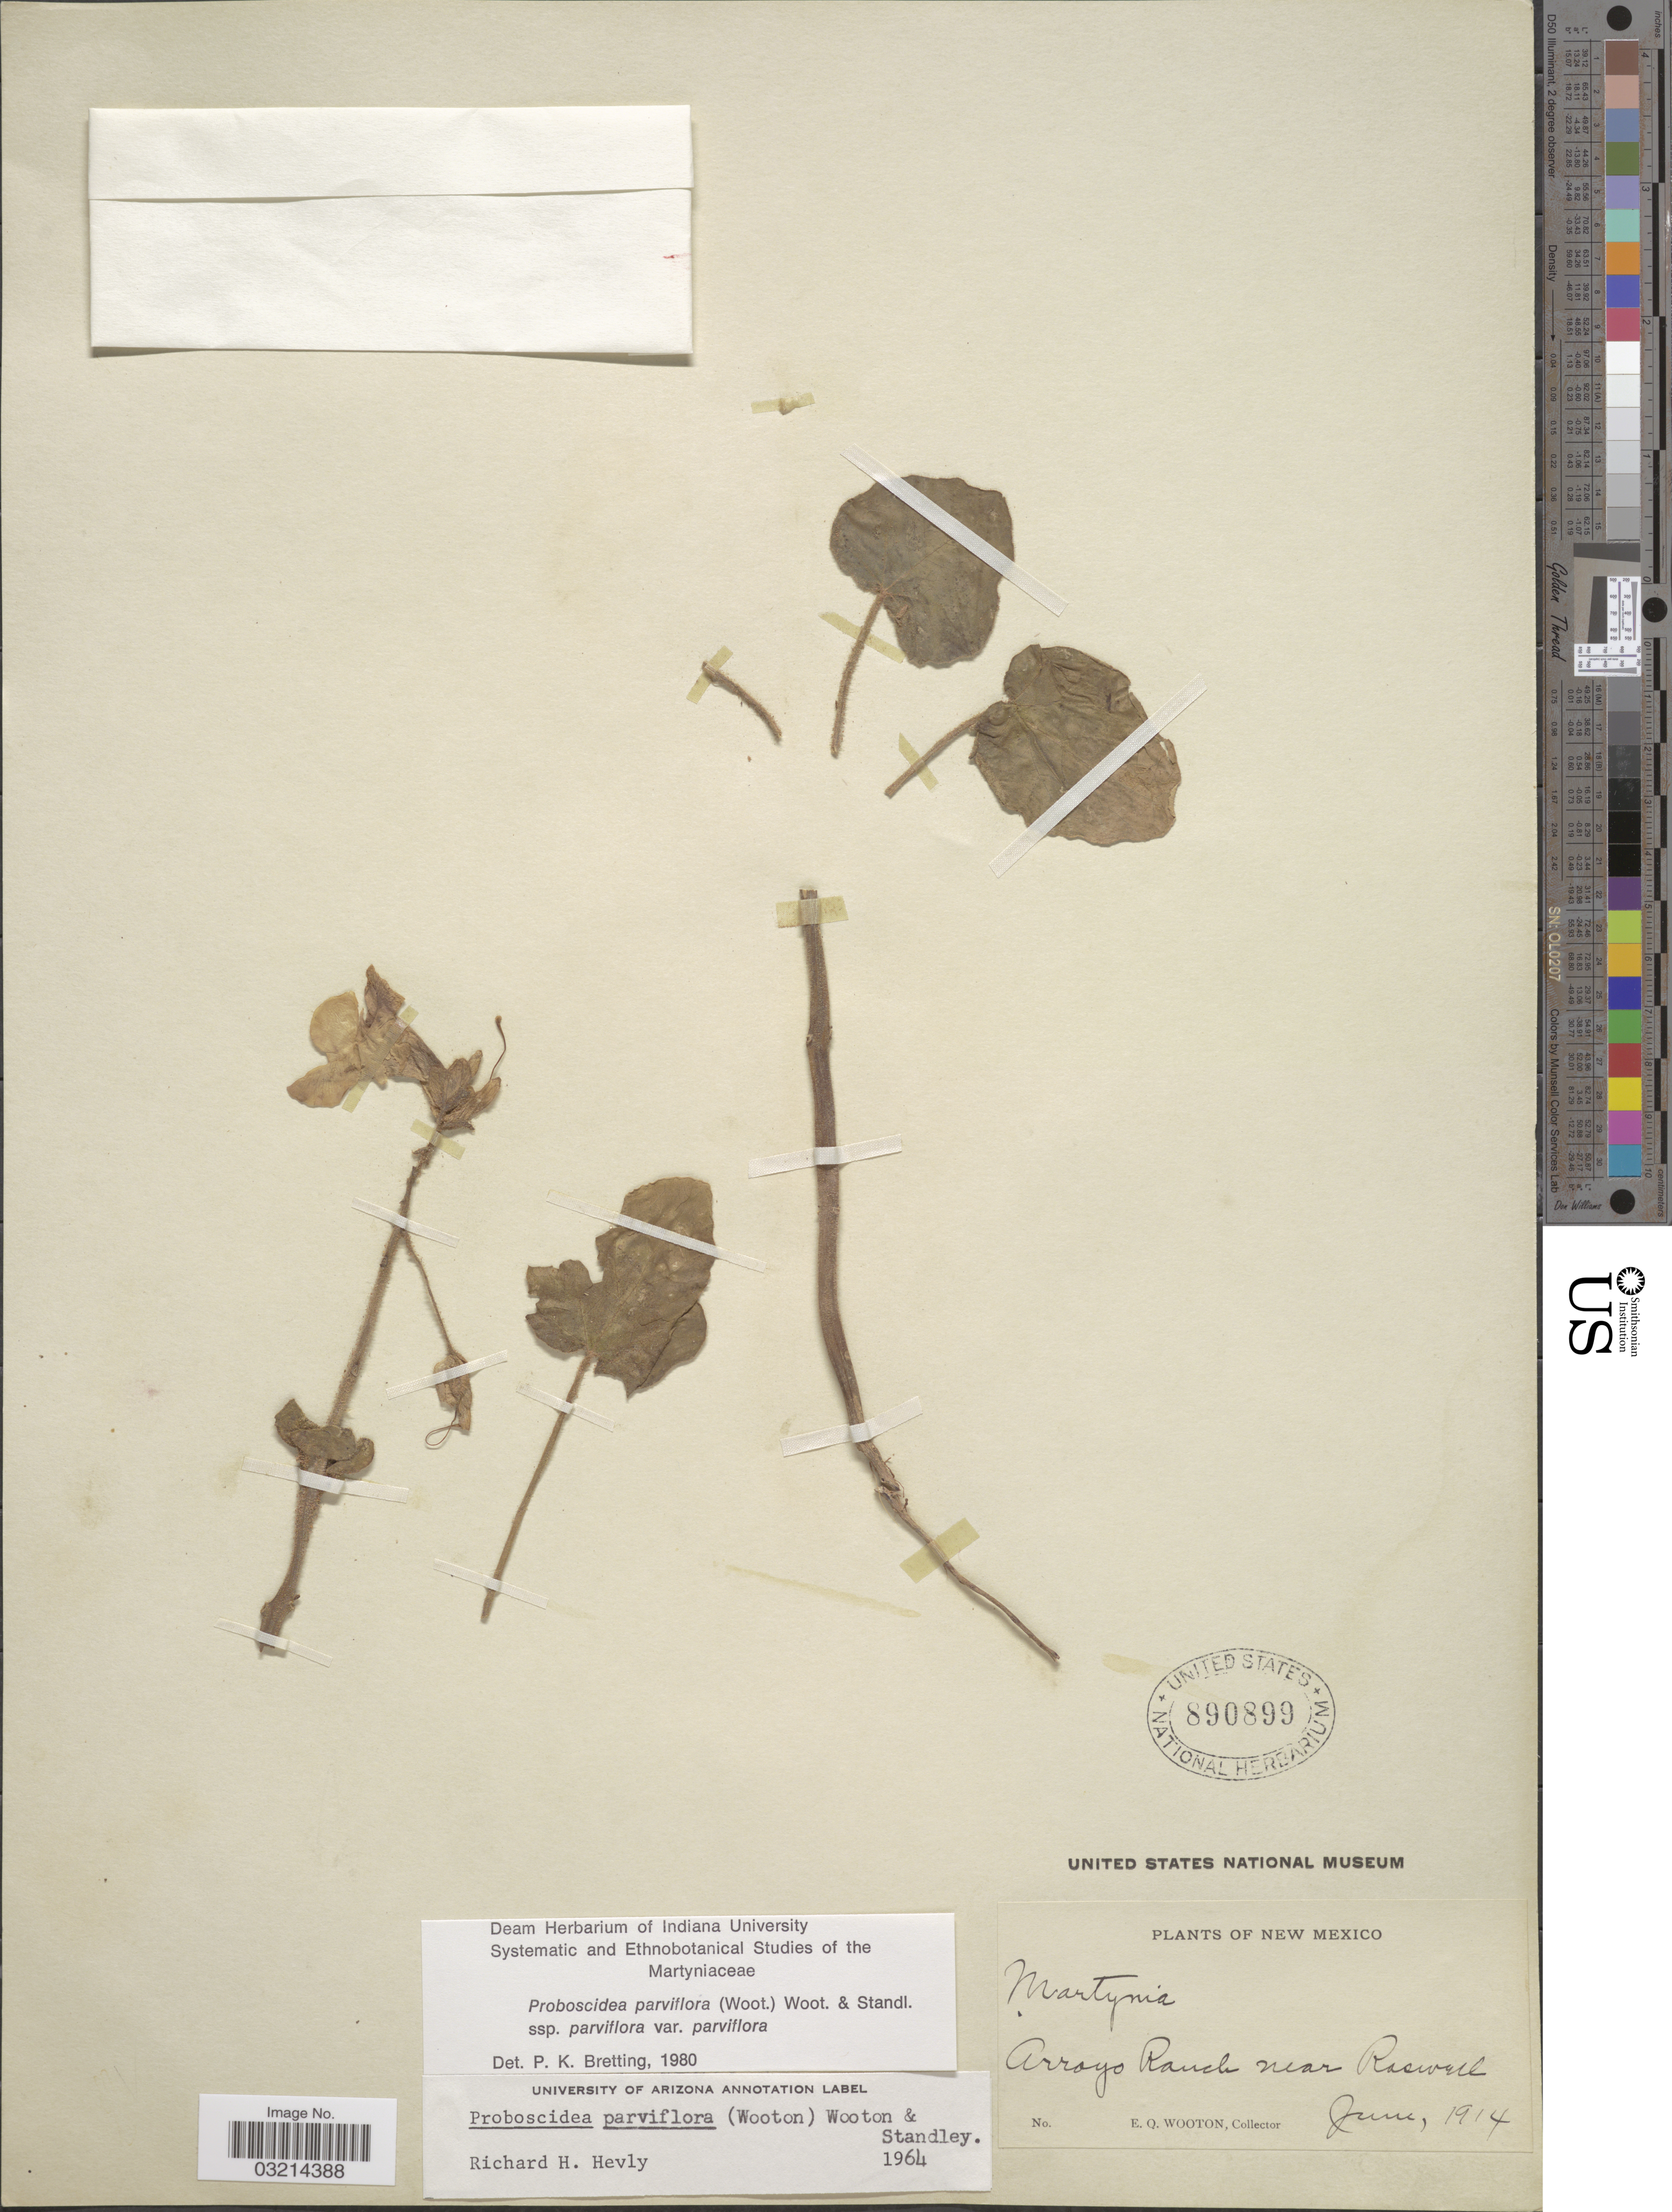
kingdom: Plantae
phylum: Tracheophyta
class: Magnoliopsida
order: Lamiales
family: Martyniaceae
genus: Proboscidea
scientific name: Proboscidea parviflora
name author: (Wooton) Wooton & Standl.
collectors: E. O. Wooton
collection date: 1914-06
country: United States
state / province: New Mexico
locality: Arroyo Ranch near Raswell.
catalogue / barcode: US 890899